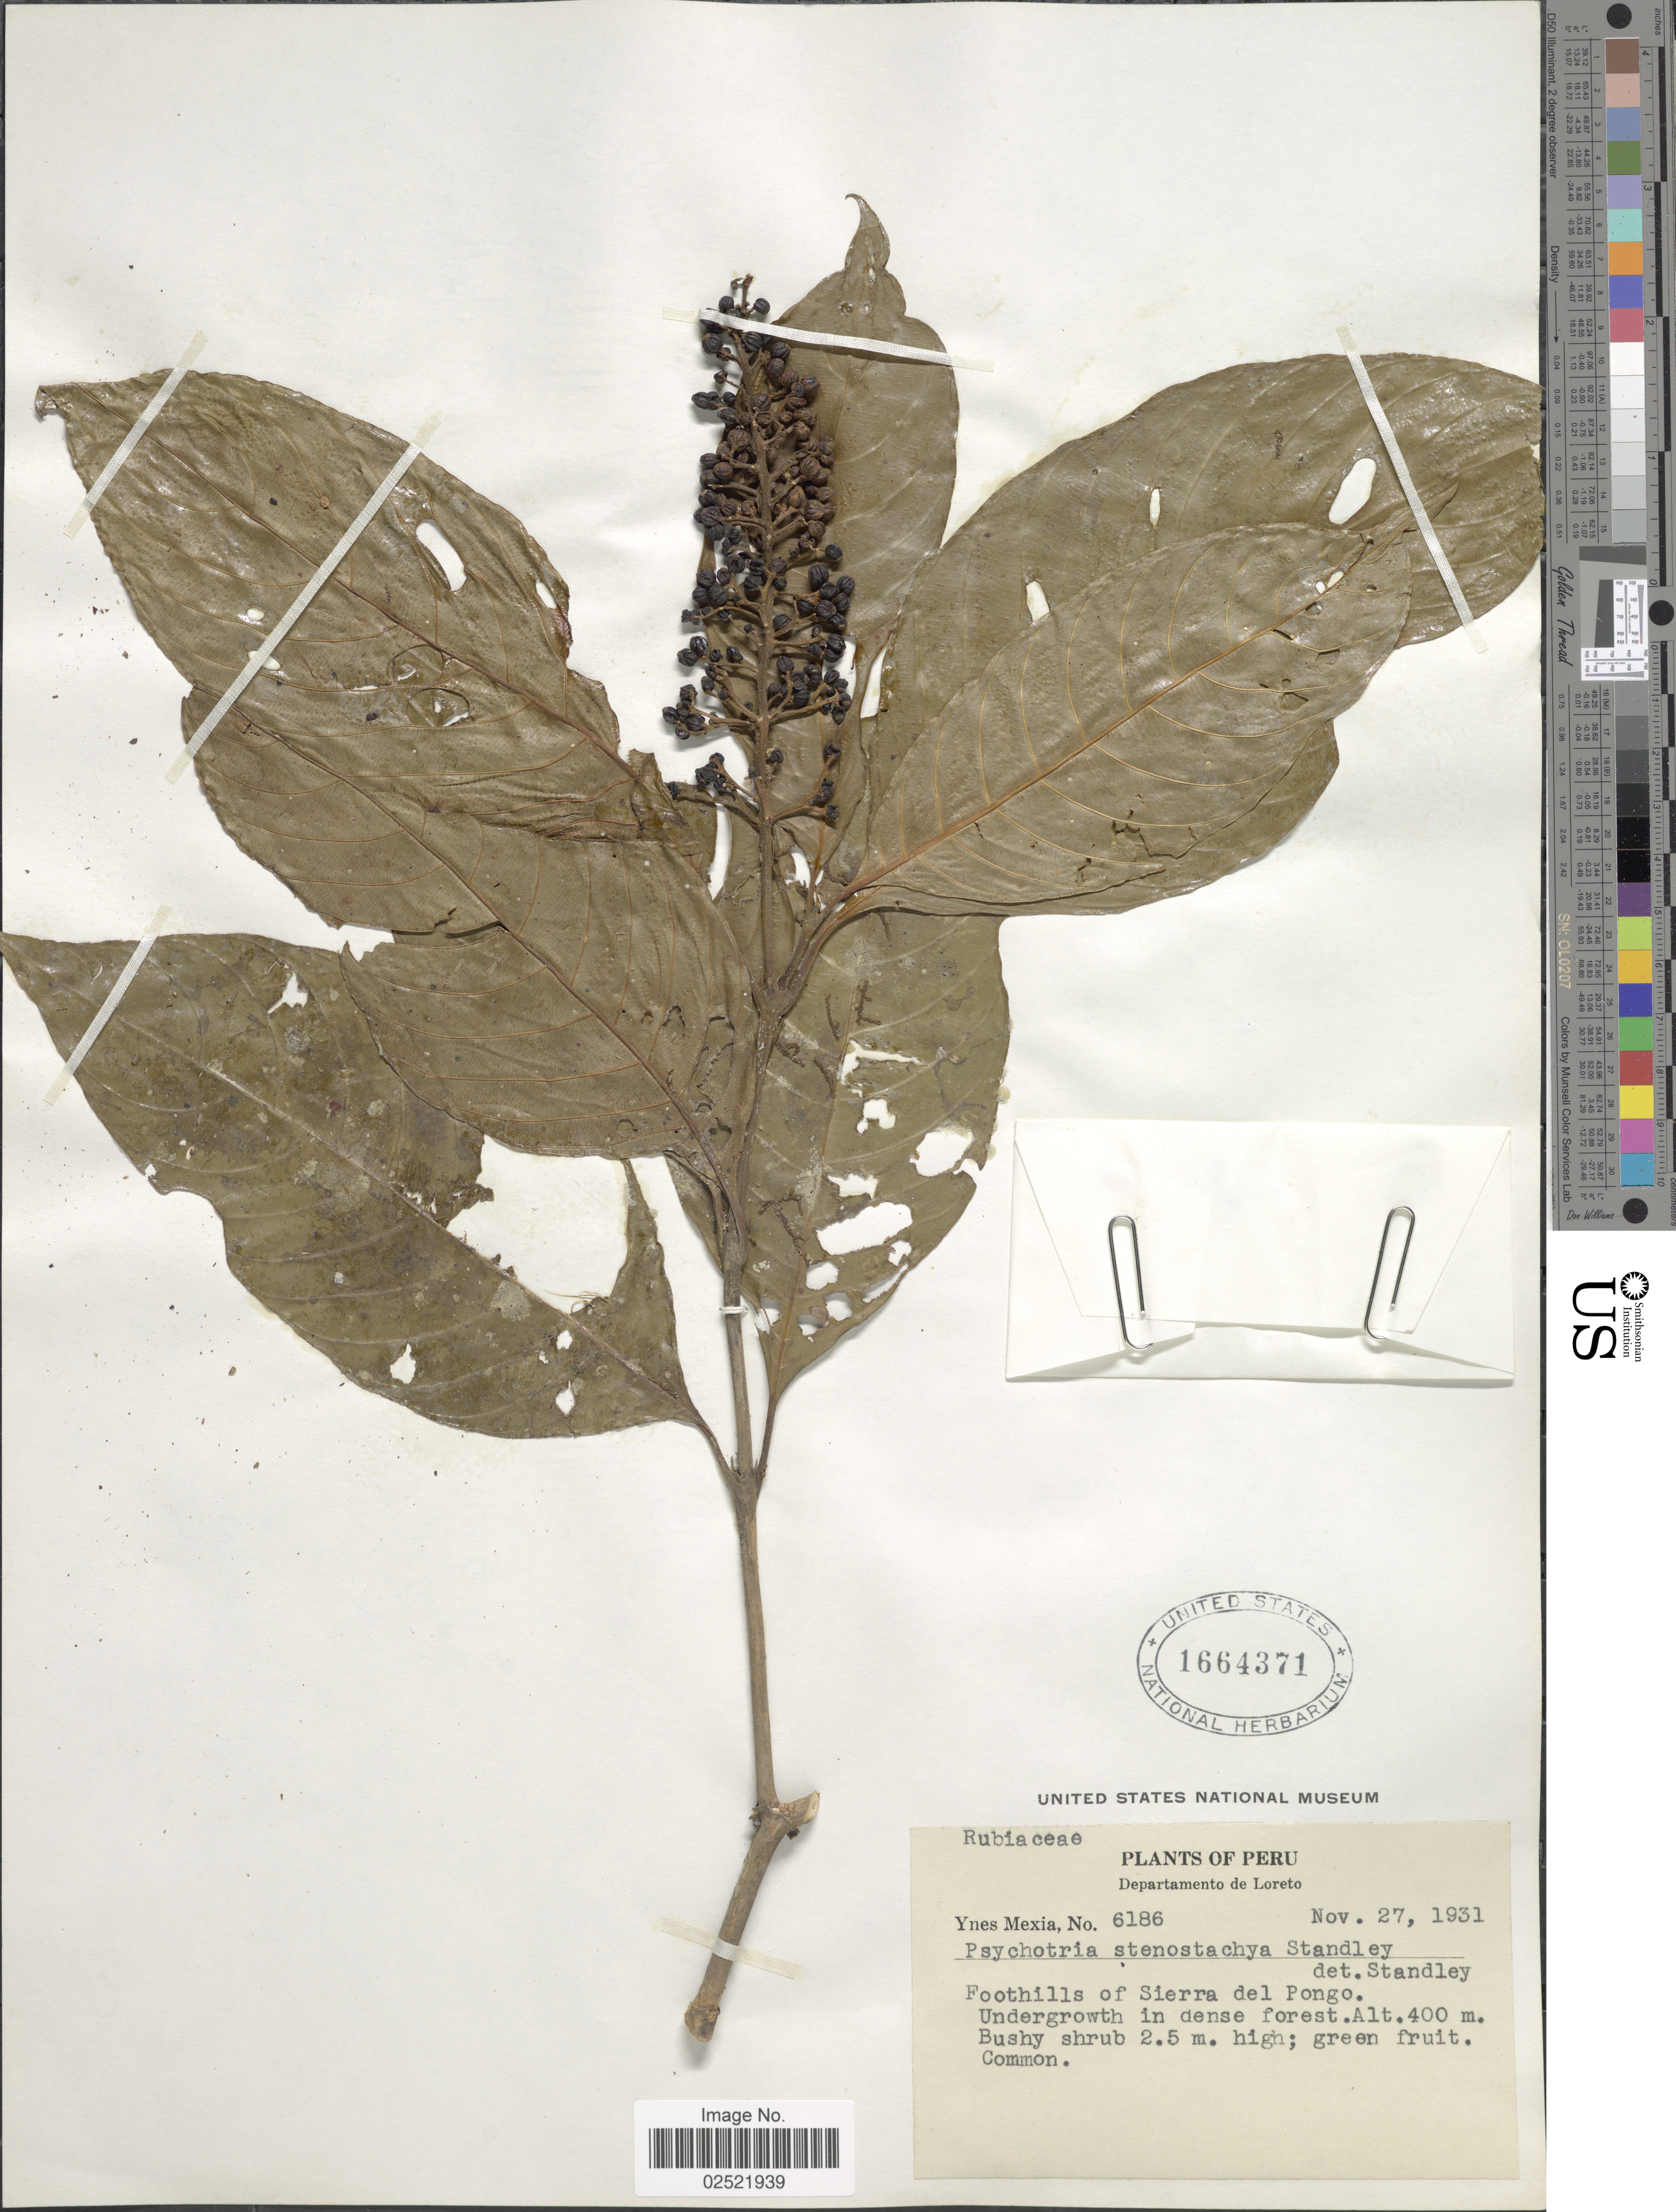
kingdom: Plantae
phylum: Tracheophyta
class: Magnoliopsida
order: Gentianales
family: Rubiaceae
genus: Psychotria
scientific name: Psychotria stenostachya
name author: Standl.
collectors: Y. Mexia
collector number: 6186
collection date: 1931-11-27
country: Peru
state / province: Loreto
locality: Foothills of Sierra del Pongo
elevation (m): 400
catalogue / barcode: US 1664371